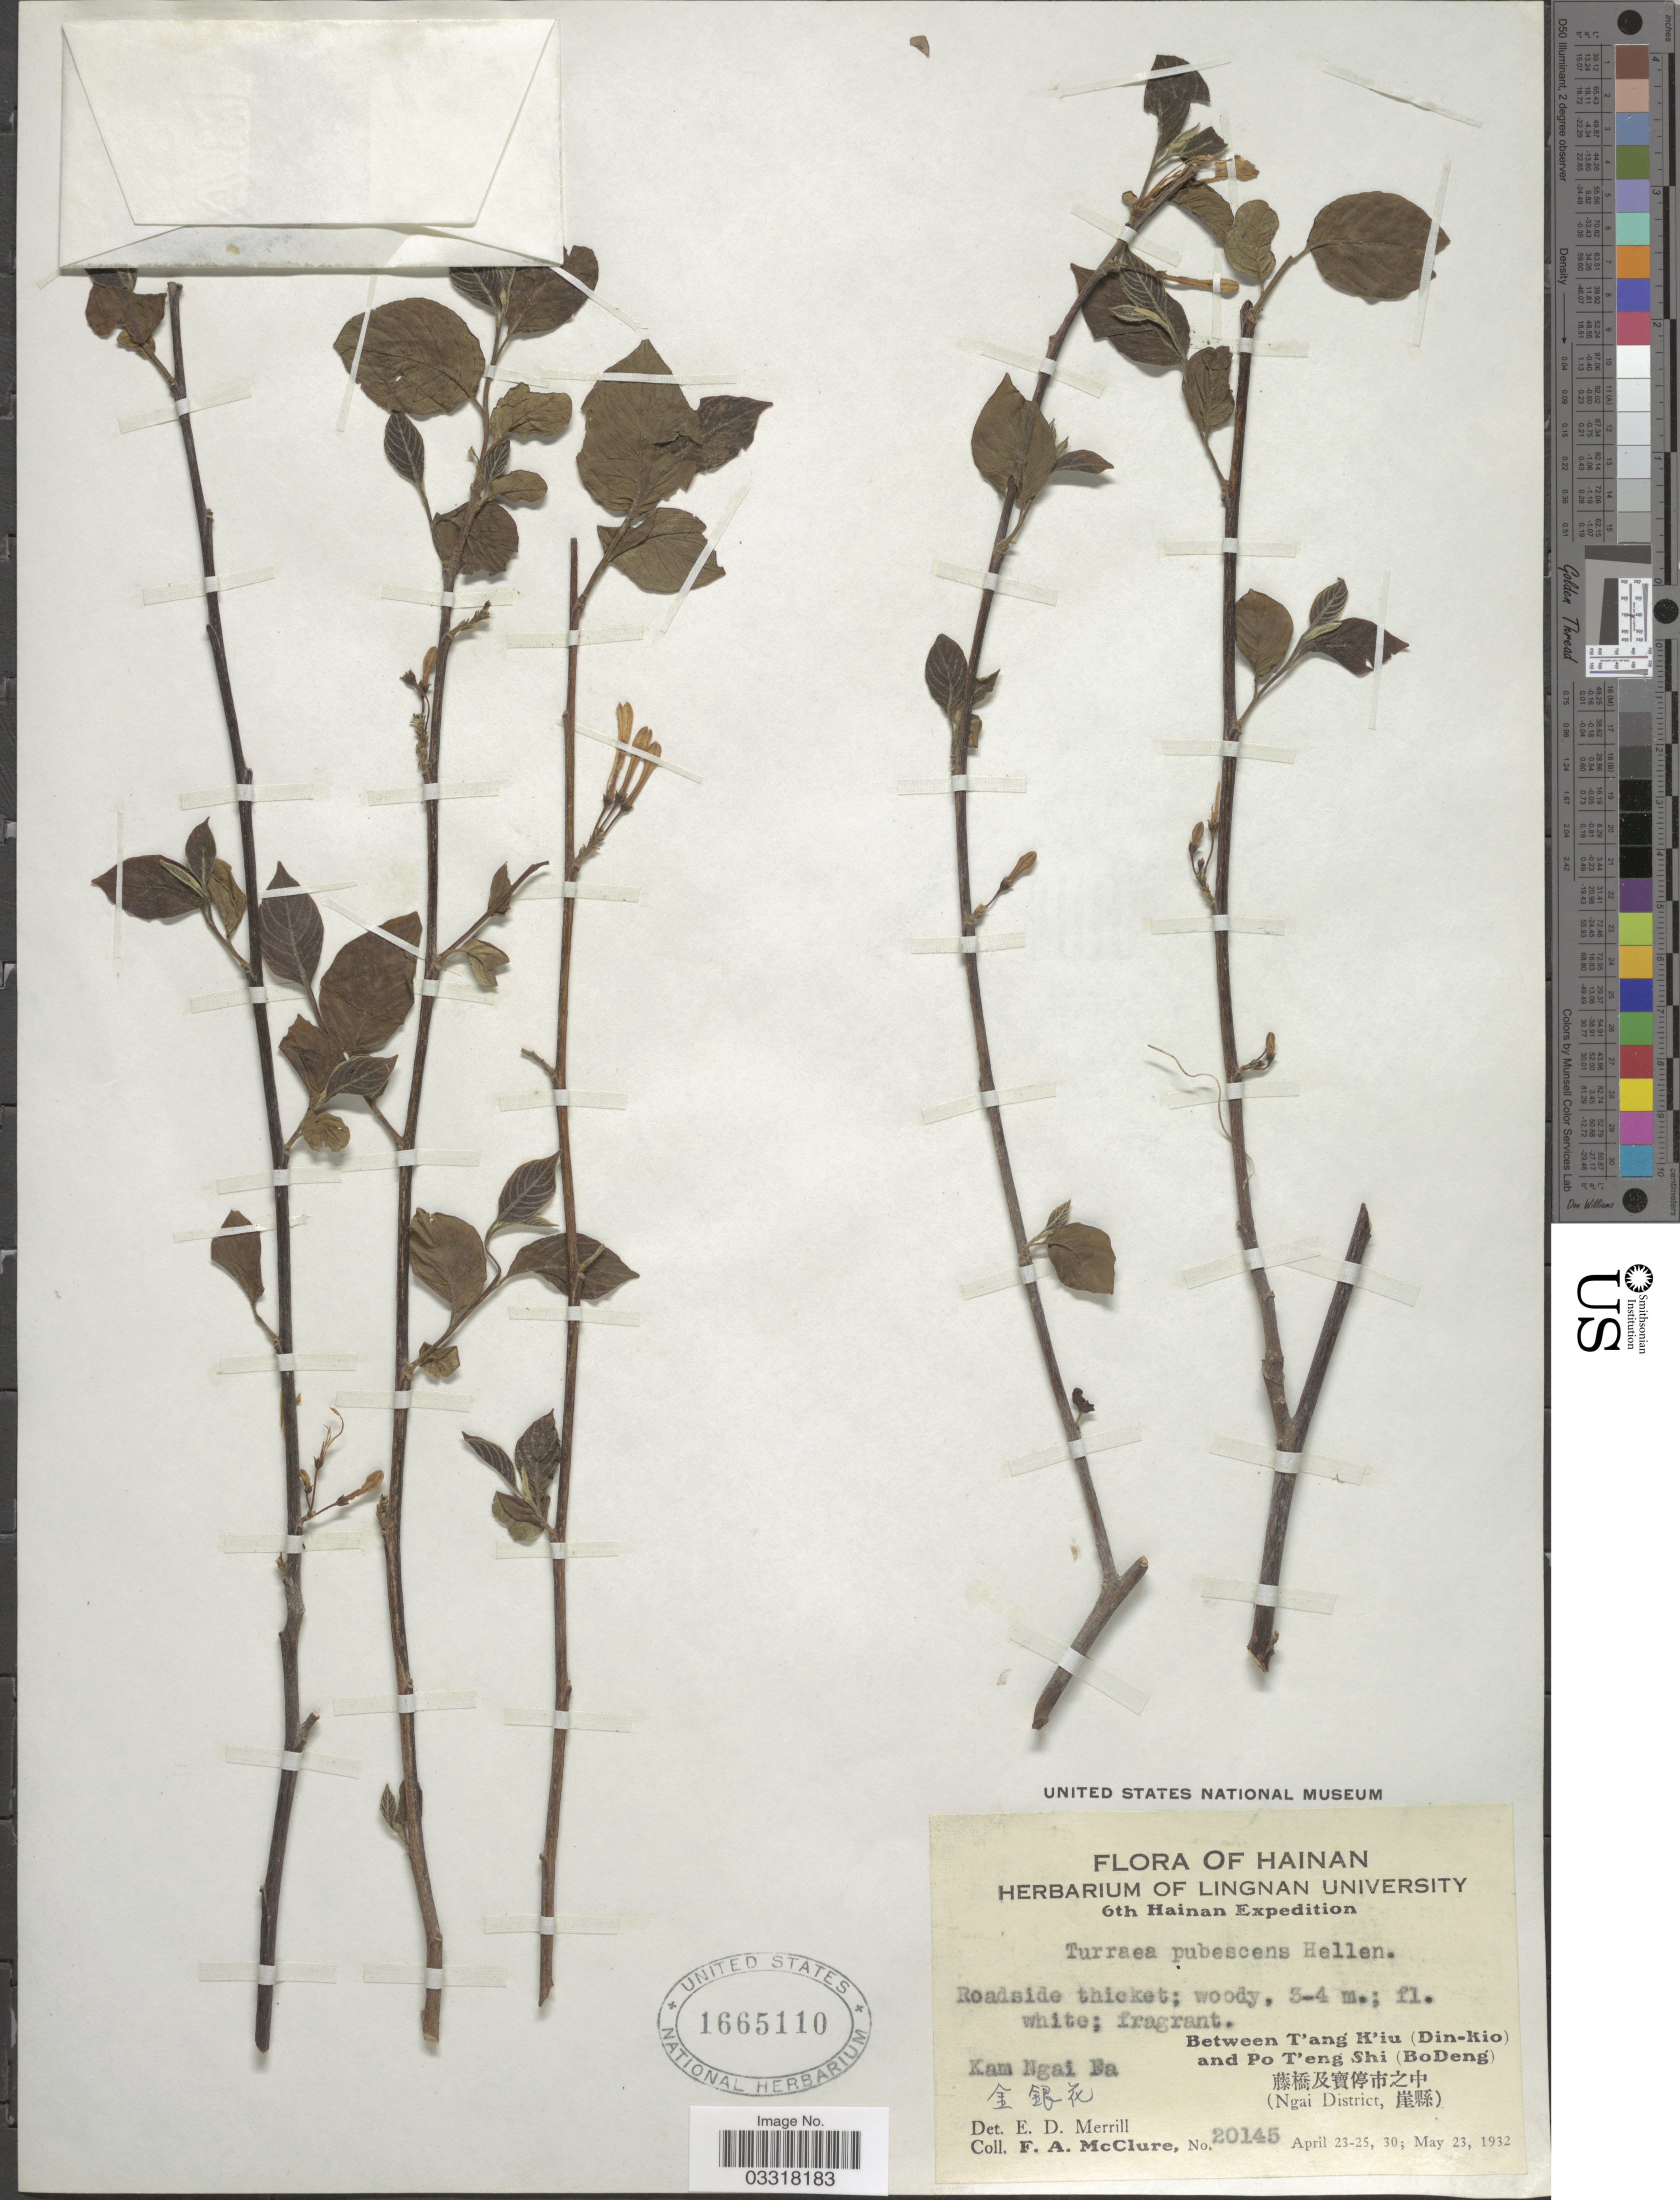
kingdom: Plantae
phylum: Tracheophyta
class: Magnoliopsida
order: Sapindales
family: Meliaceae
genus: Turraea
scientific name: Turraea pubescens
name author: Hell.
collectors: F. A. McClure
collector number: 20145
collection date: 1932-04-23/1932-05-23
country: China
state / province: Hainan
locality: Between T'ang K'iu (Din-kio) and Po T'eng Shi (BoDeng) (Ngai District. Kam Ngai Fa.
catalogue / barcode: US 1665110